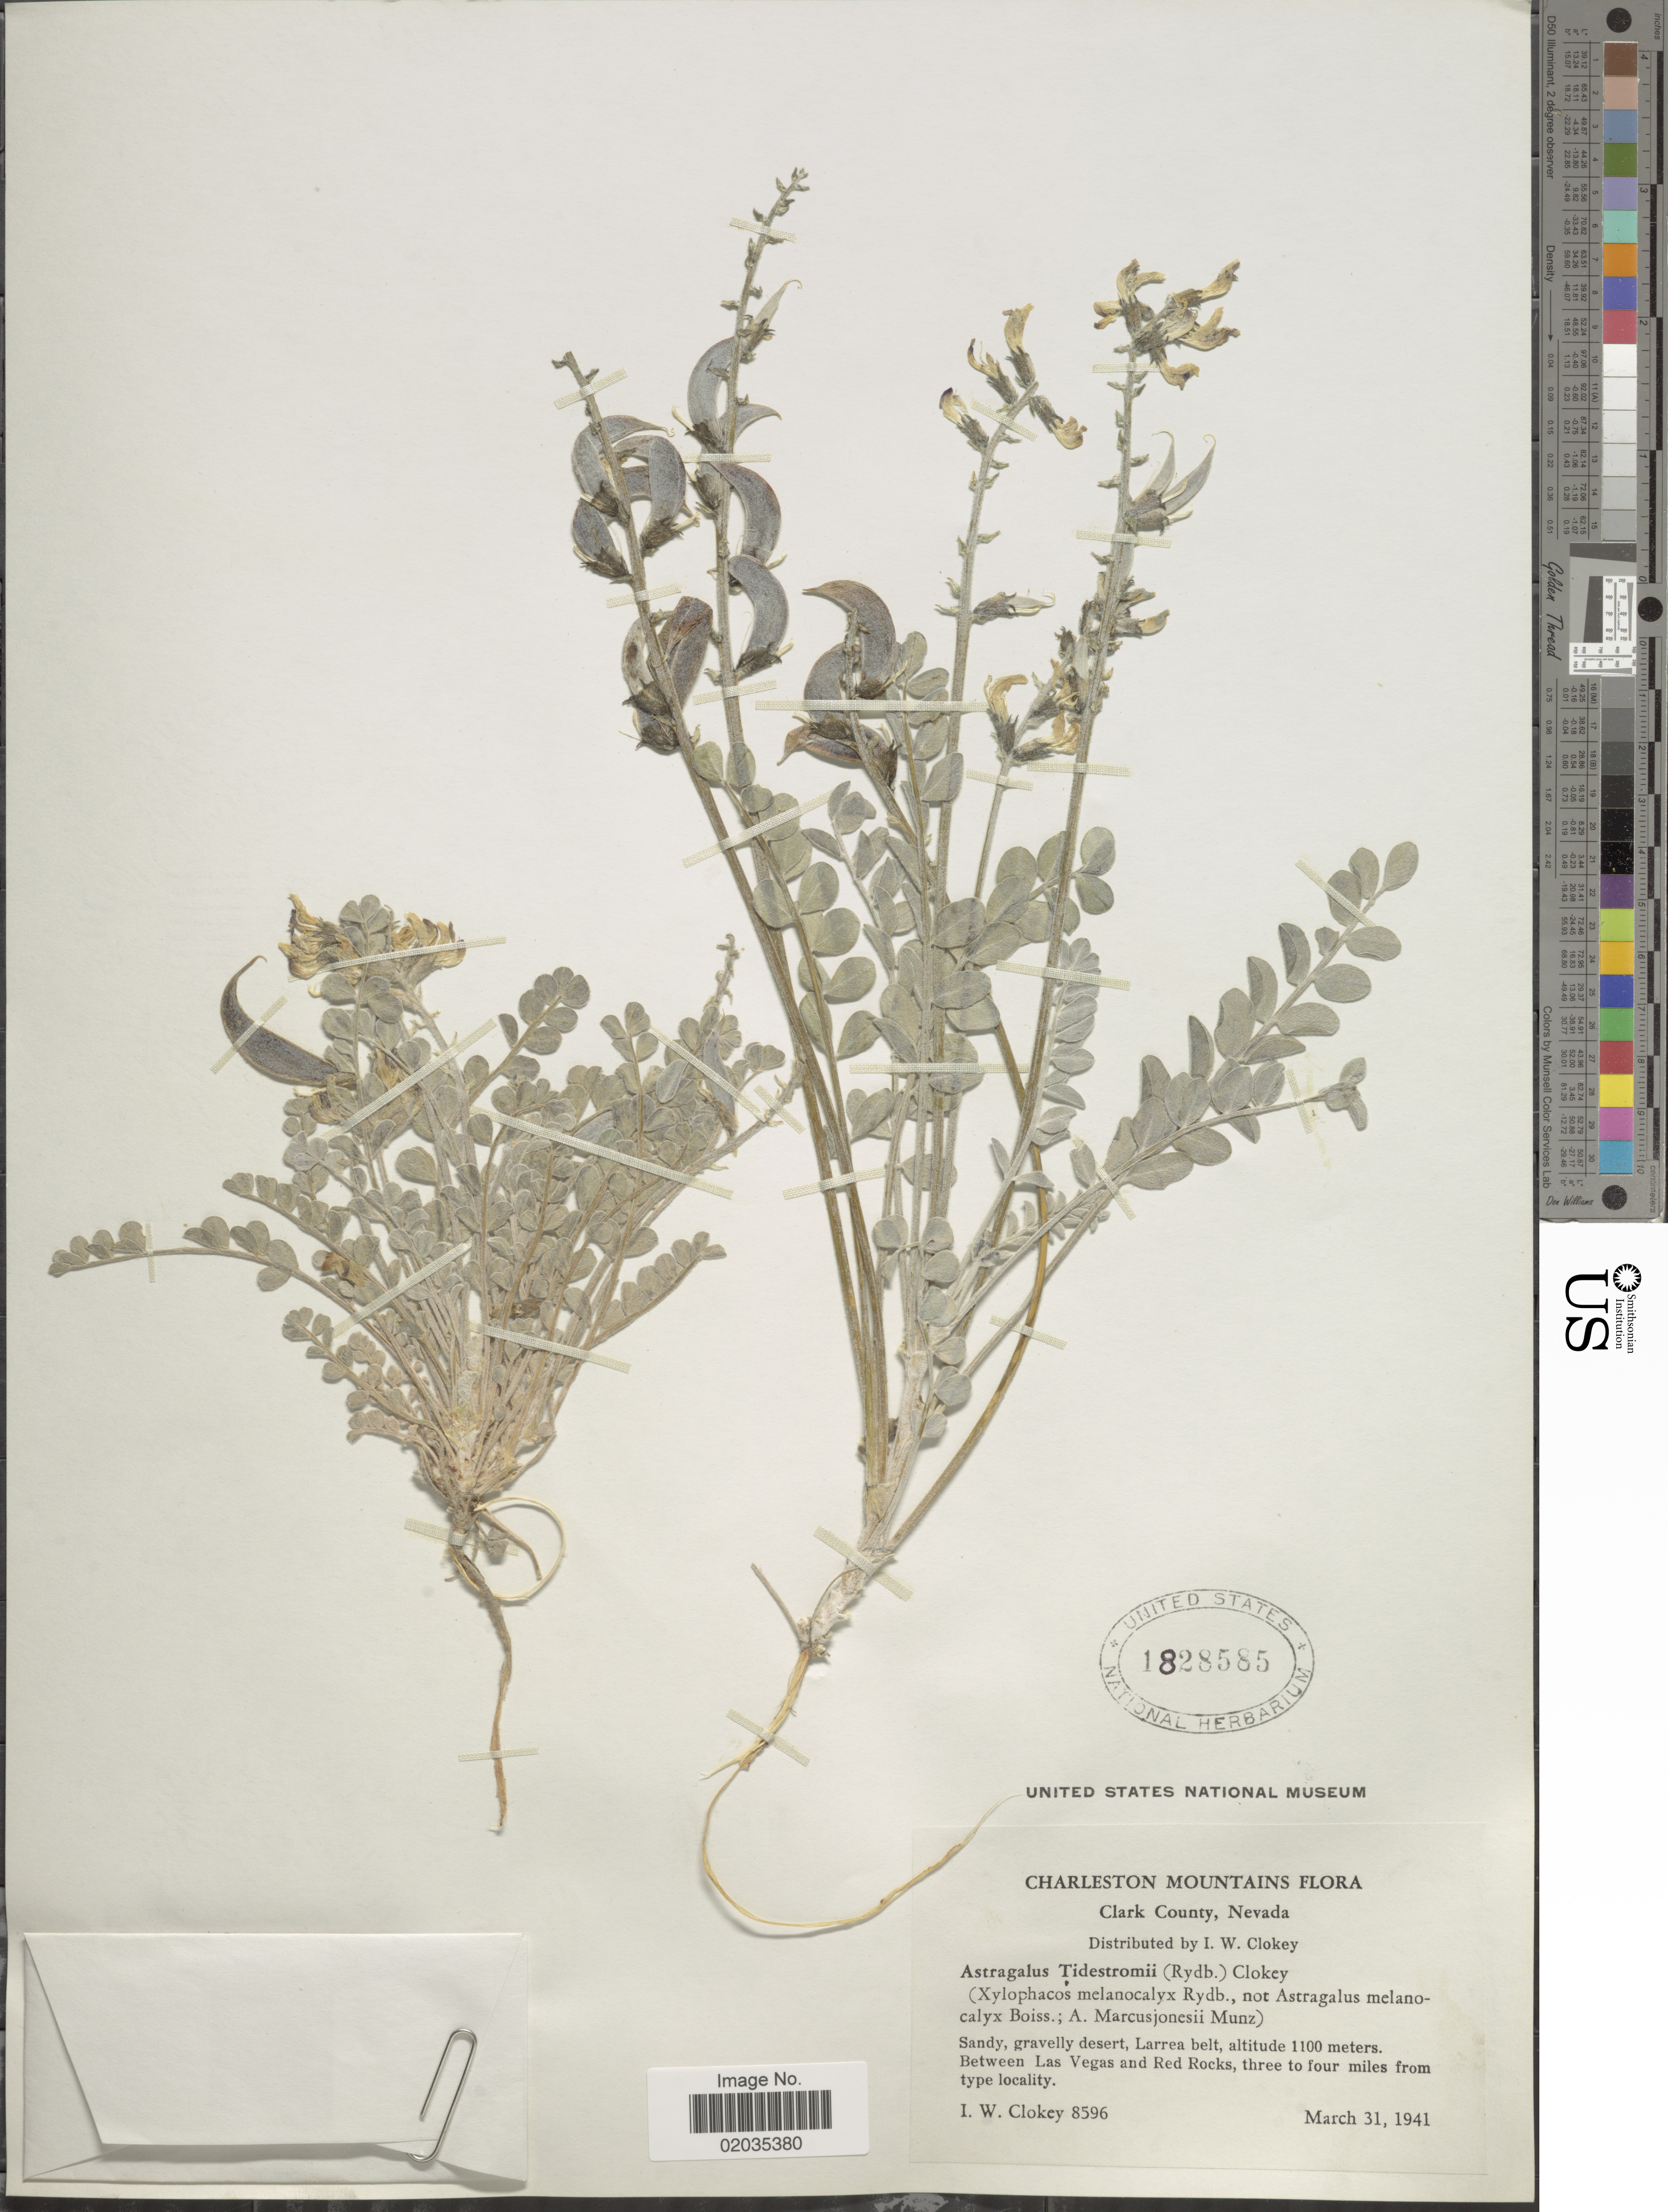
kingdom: Plantae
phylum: Tracheophyta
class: Magnoliopsida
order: Fabales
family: Fabaceae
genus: Astragalus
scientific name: Astragalus tidestromii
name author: (Rydb.) Clokey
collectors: I. W. Clokey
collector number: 8596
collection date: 1941-03-31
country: United States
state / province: Nevada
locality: Charleston Mountains. Clark County. Larrea belt. Between Las Vegas and Red Rocks, three to four miles from type locality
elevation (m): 1100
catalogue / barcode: US 1828585